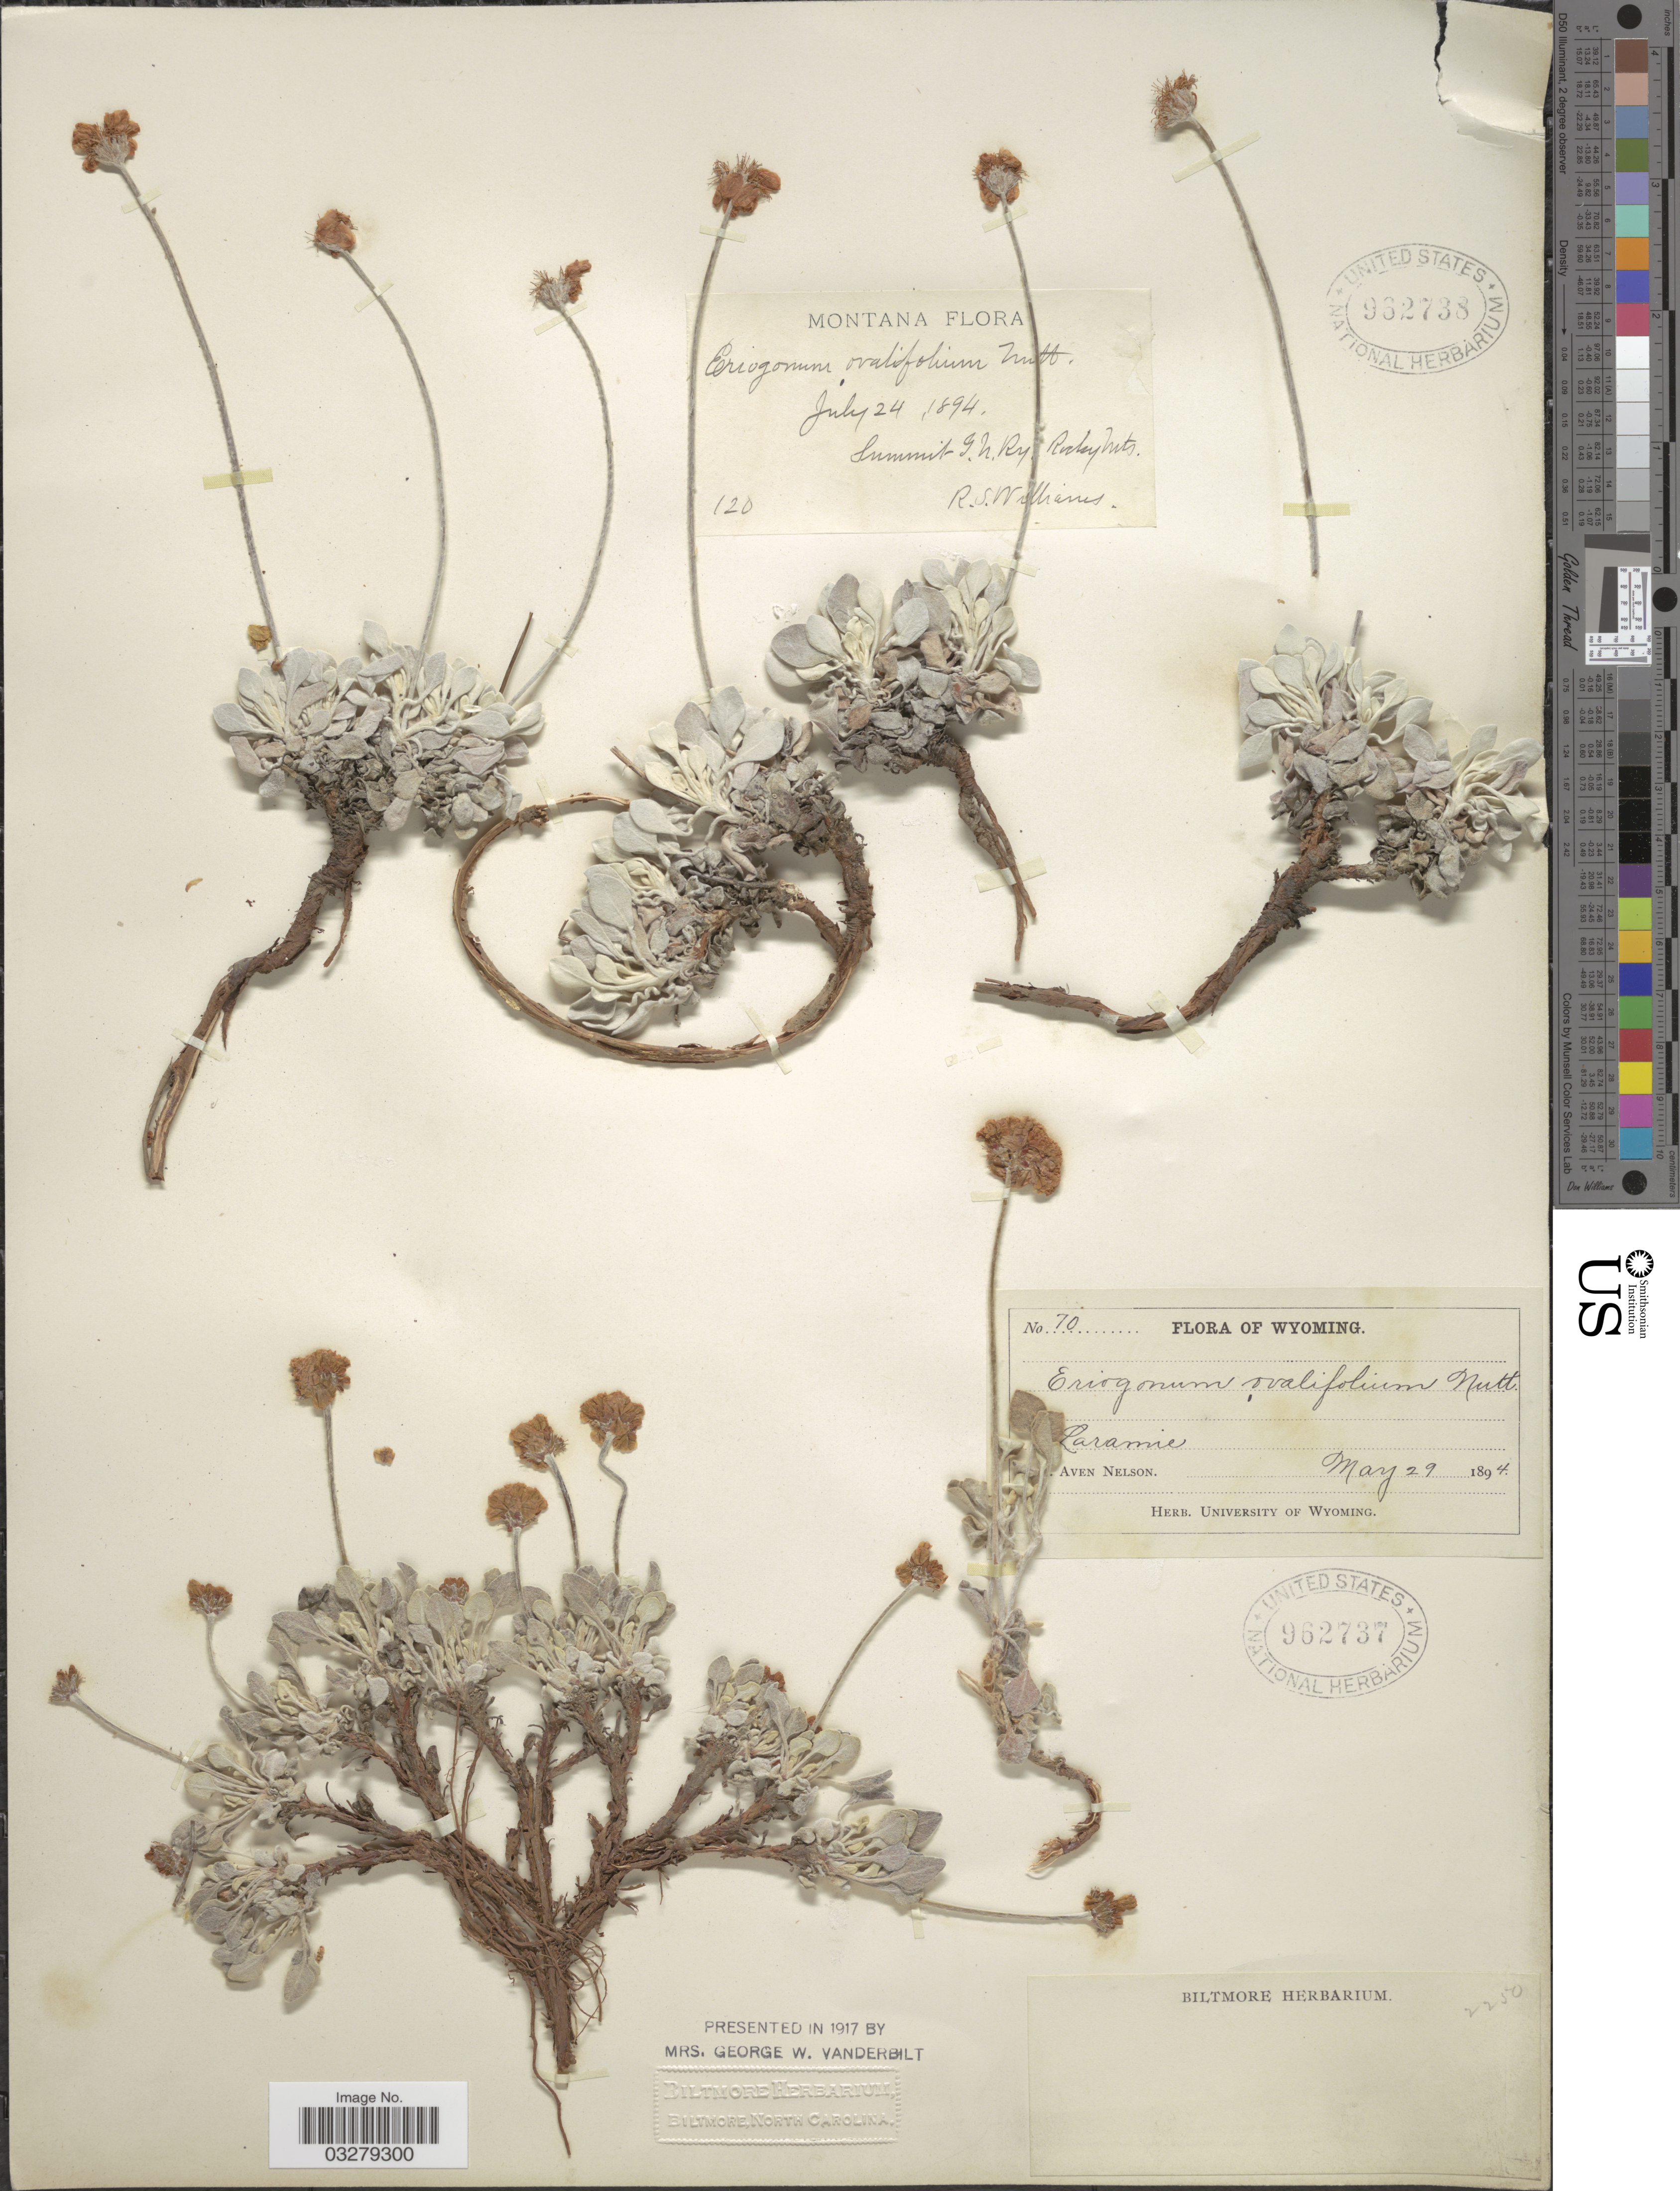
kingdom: Plantae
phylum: Tracheophyta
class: Magnoliopsida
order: Caryophyllales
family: Polygonaceae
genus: Eriogonum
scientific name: Eriogonum ovalifolium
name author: Nutt.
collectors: R. S. Williams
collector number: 120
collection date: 1894-07-24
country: United States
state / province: Montana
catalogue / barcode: US 962738-2